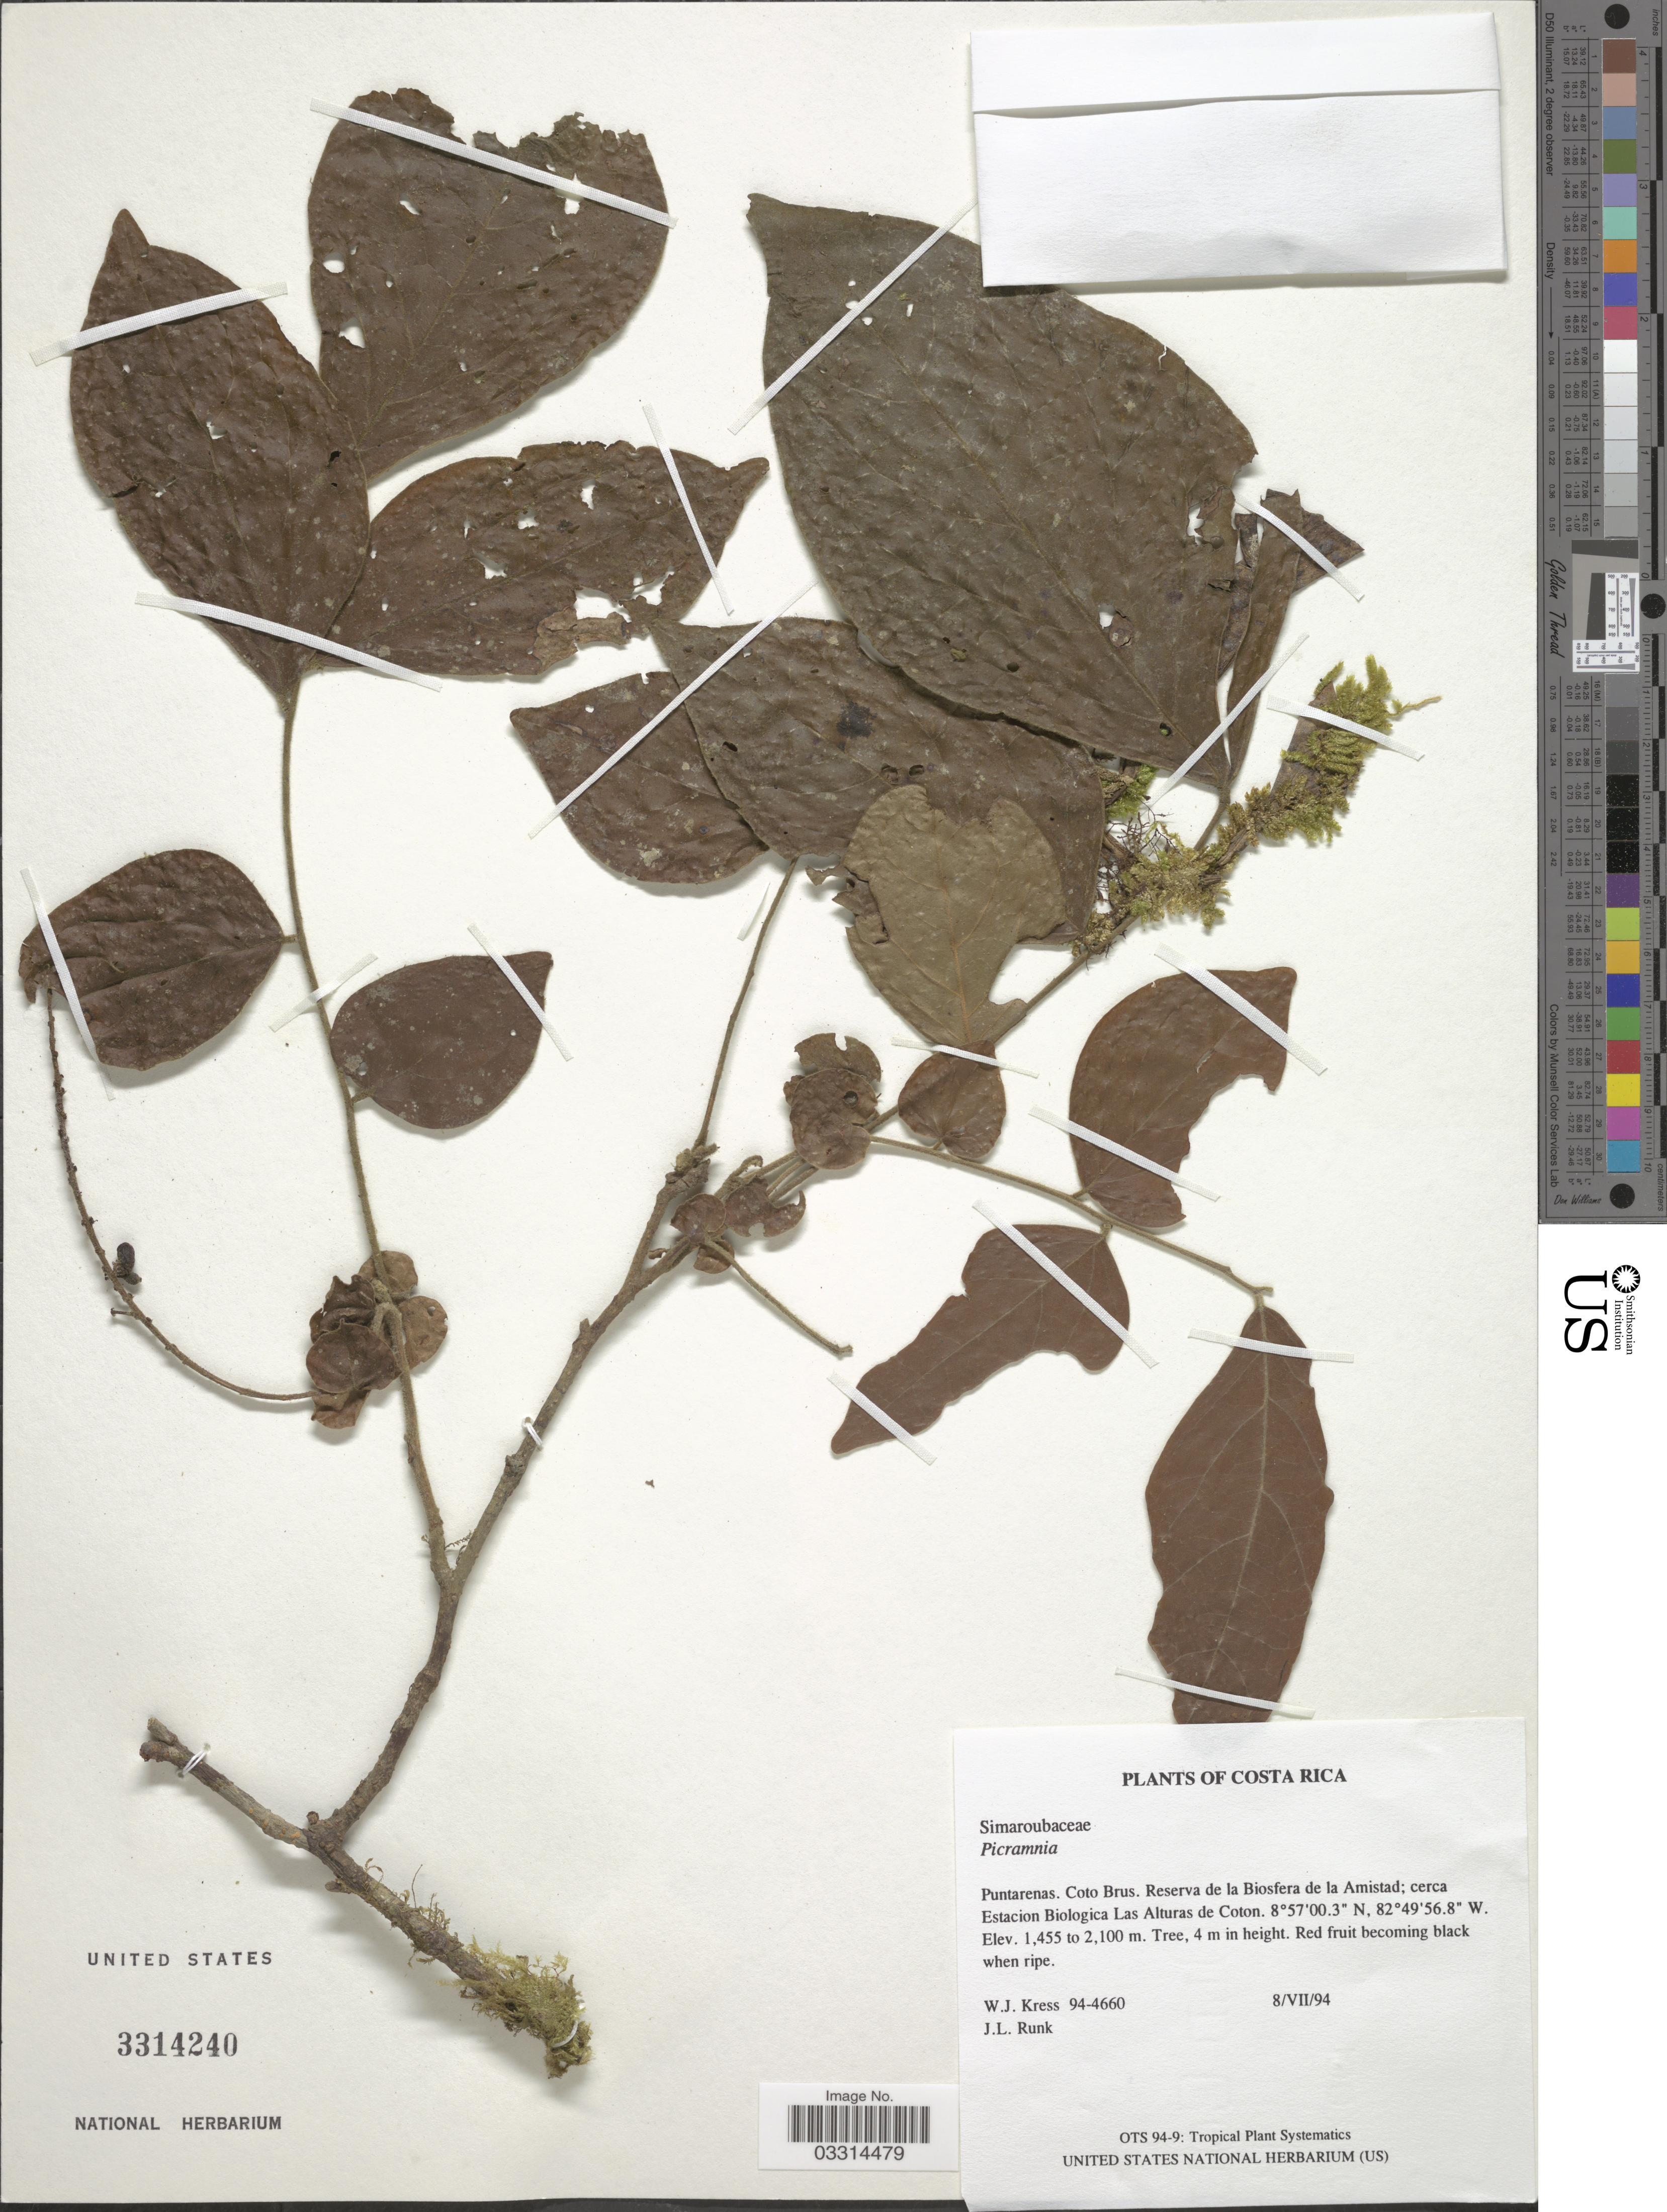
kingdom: Plantae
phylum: Tracheophyta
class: Magnoliopsida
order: Picramniales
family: Picramniaceae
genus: Picramnia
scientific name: Picramnia sp.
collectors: W. J. Kress & Runk, J. L.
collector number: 94-4660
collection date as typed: Transcribed d/m/y: 8/7/94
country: Costa Rica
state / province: Puntarenas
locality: Coto Brus. Reserva de la Biosfera de la Amistad; cerca Estacion Biologica Las Alturas de Coton.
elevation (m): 1455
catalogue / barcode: US 3314240